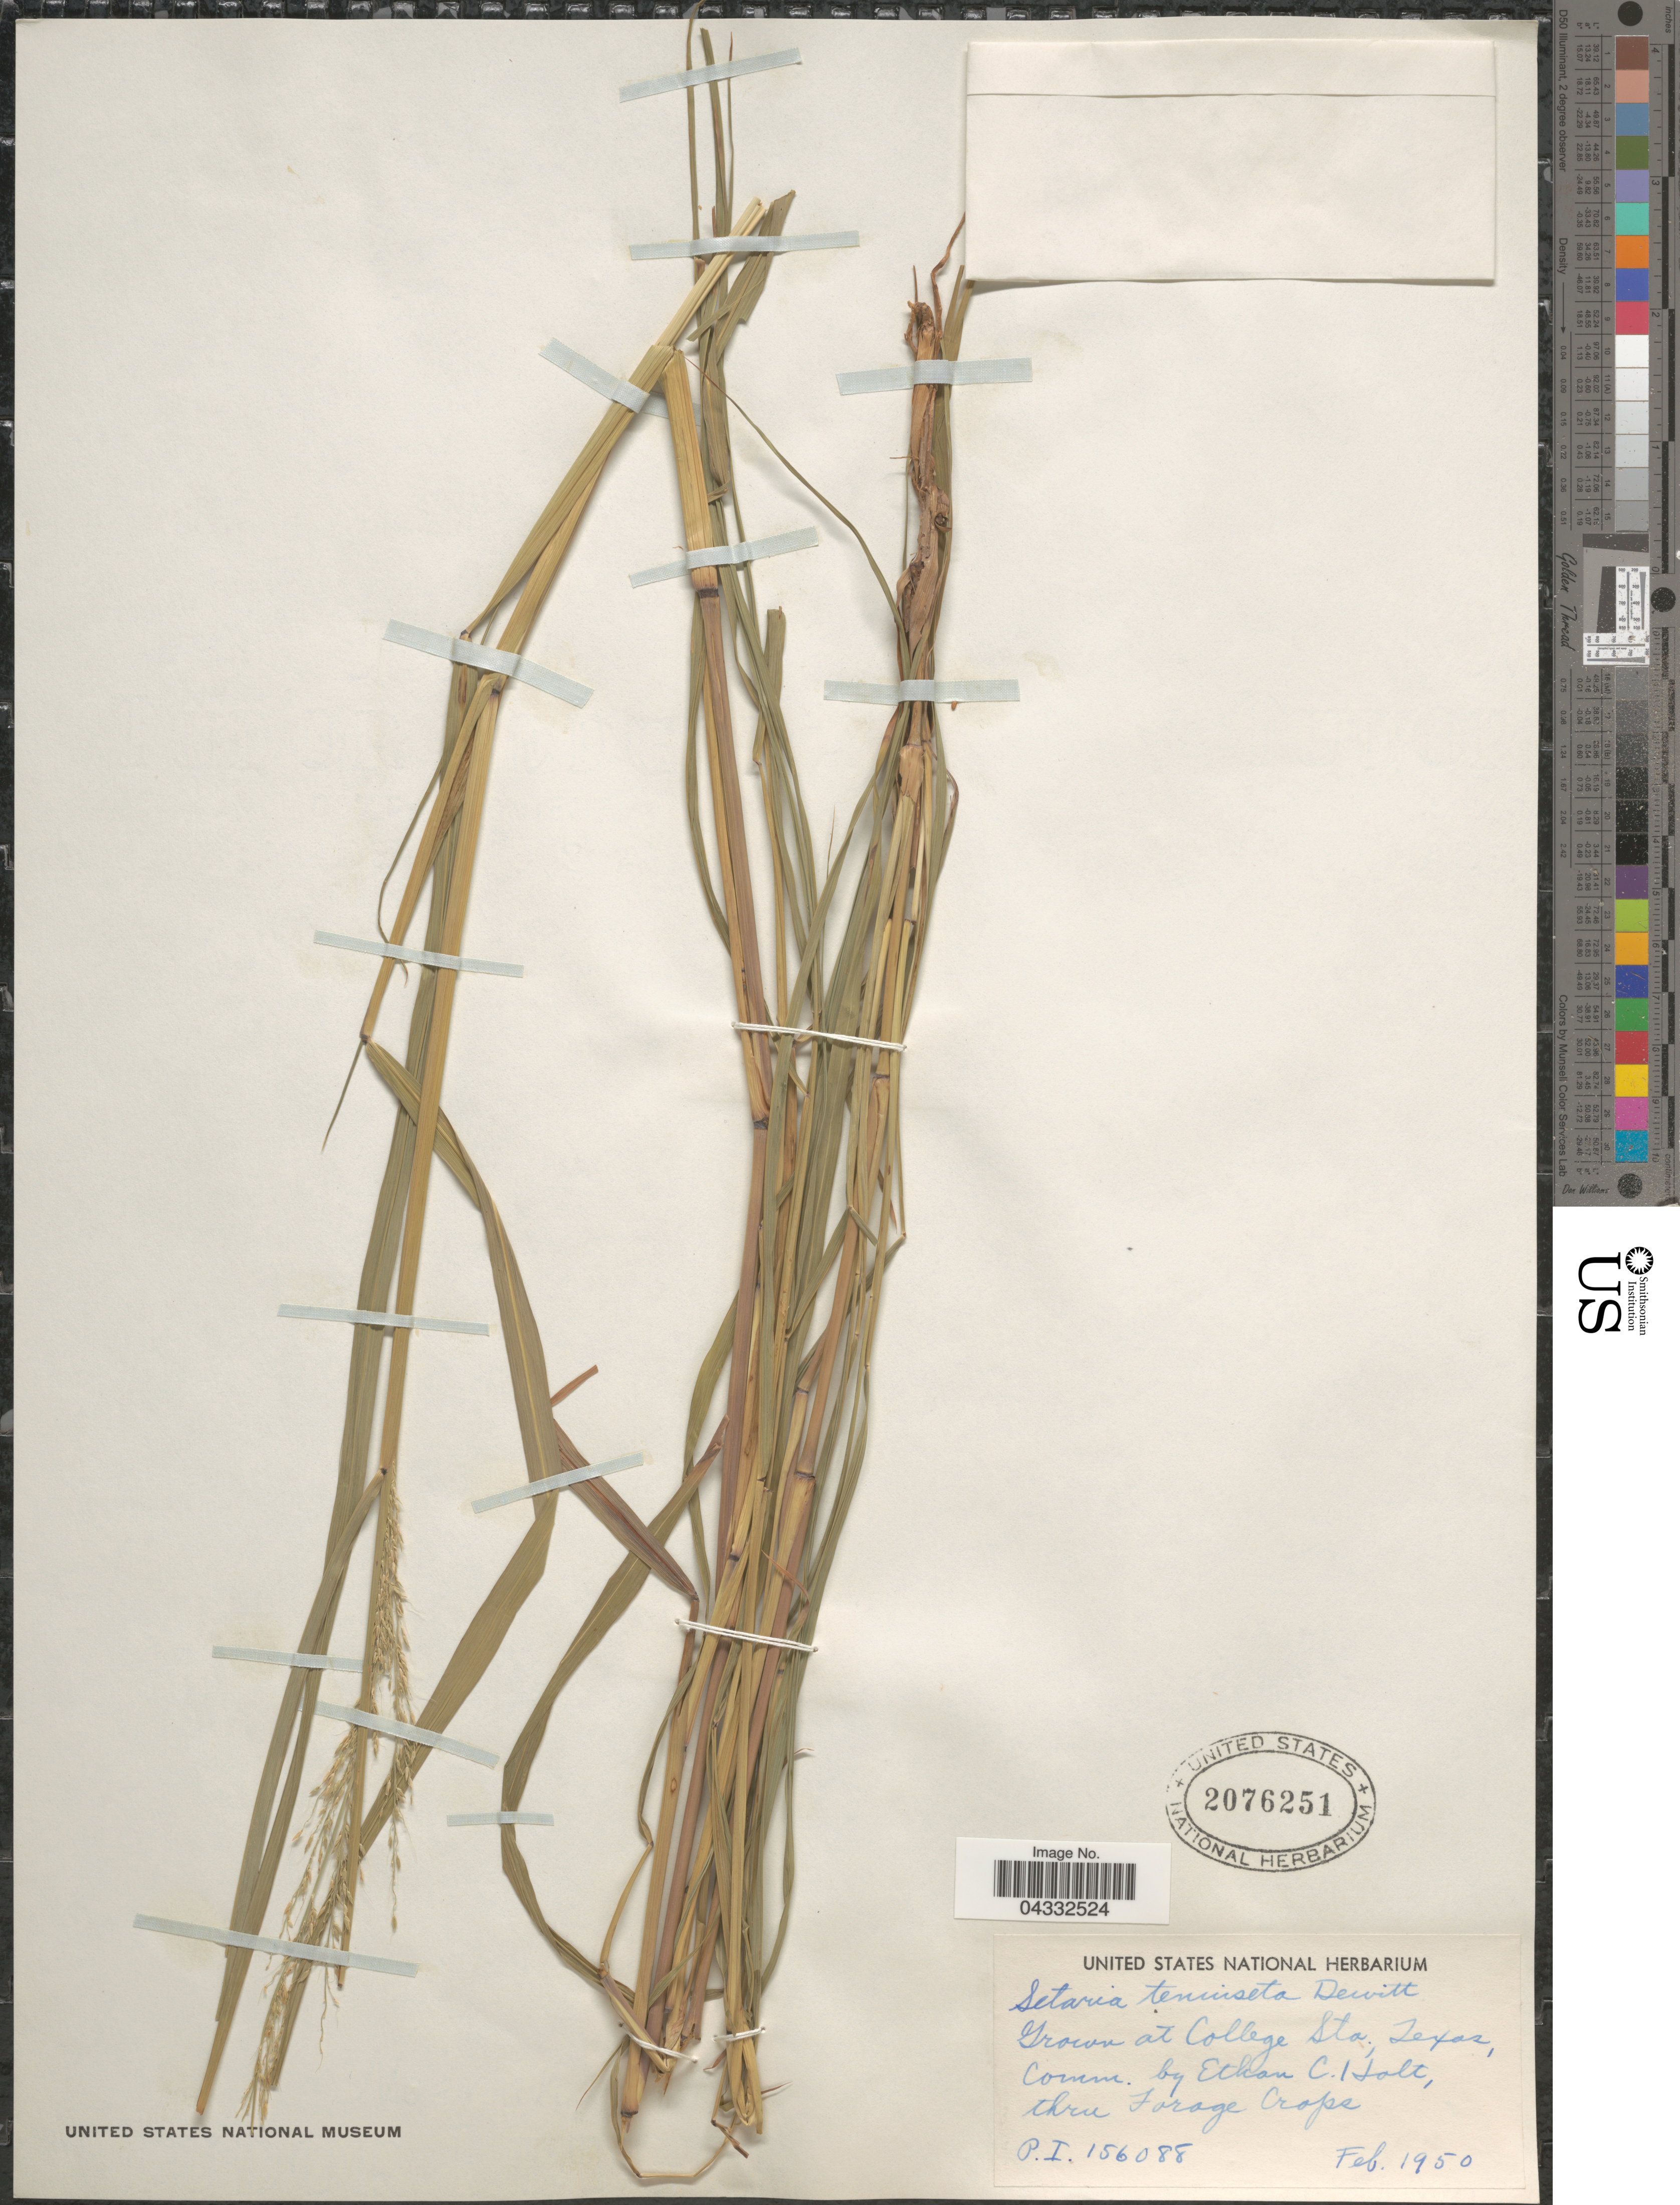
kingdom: Plantae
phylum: Tracheophyta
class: Liliopsida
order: Poales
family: Poaceae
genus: Setaria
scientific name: Setaria pseudaristata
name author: (Peter) Pilg.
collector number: P.I.156088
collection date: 1950-02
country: United States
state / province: Texas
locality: At College Sta.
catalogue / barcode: US 2076251